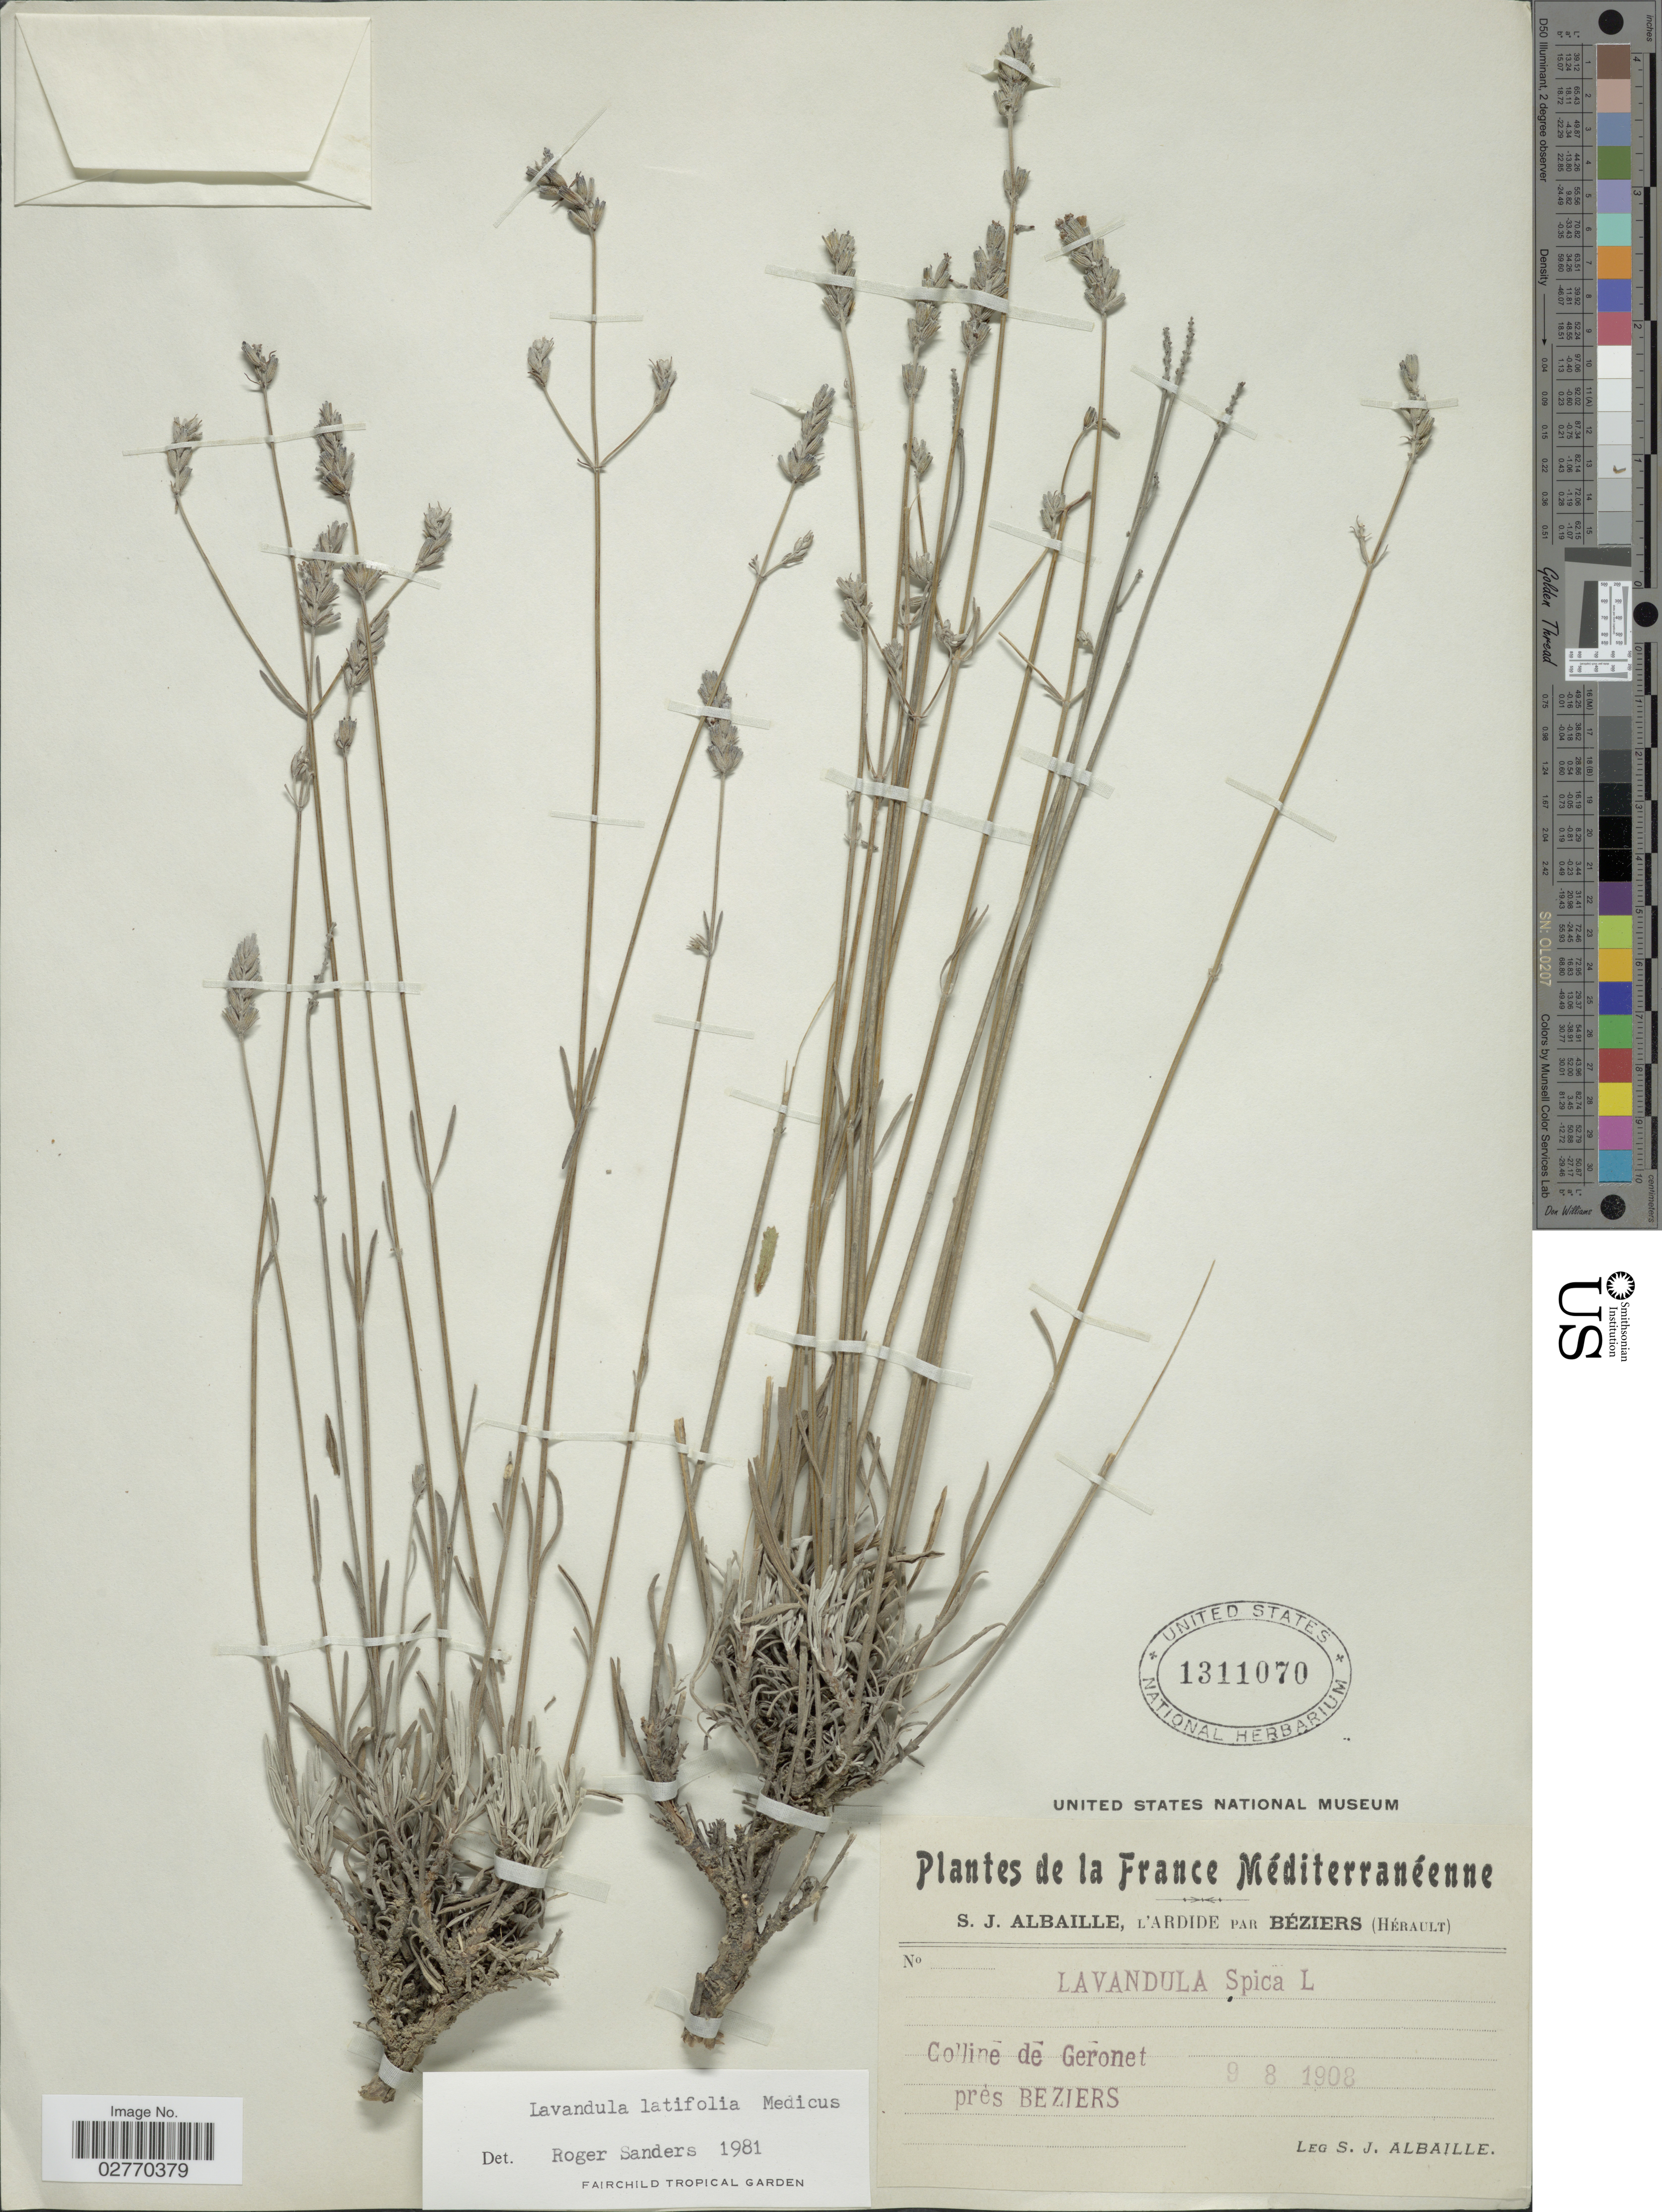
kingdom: Plantae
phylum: Tracheophyta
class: Magnoliopsida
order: Lamiales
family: Lamiaceae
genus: Lavandula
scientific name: Lavandula latifolia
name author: Medik.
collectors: S. Albaille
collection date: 1908-08-09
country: France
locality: France Méditerranéenne. Colline de Geronet près Beziers.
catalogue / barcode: US 1311070